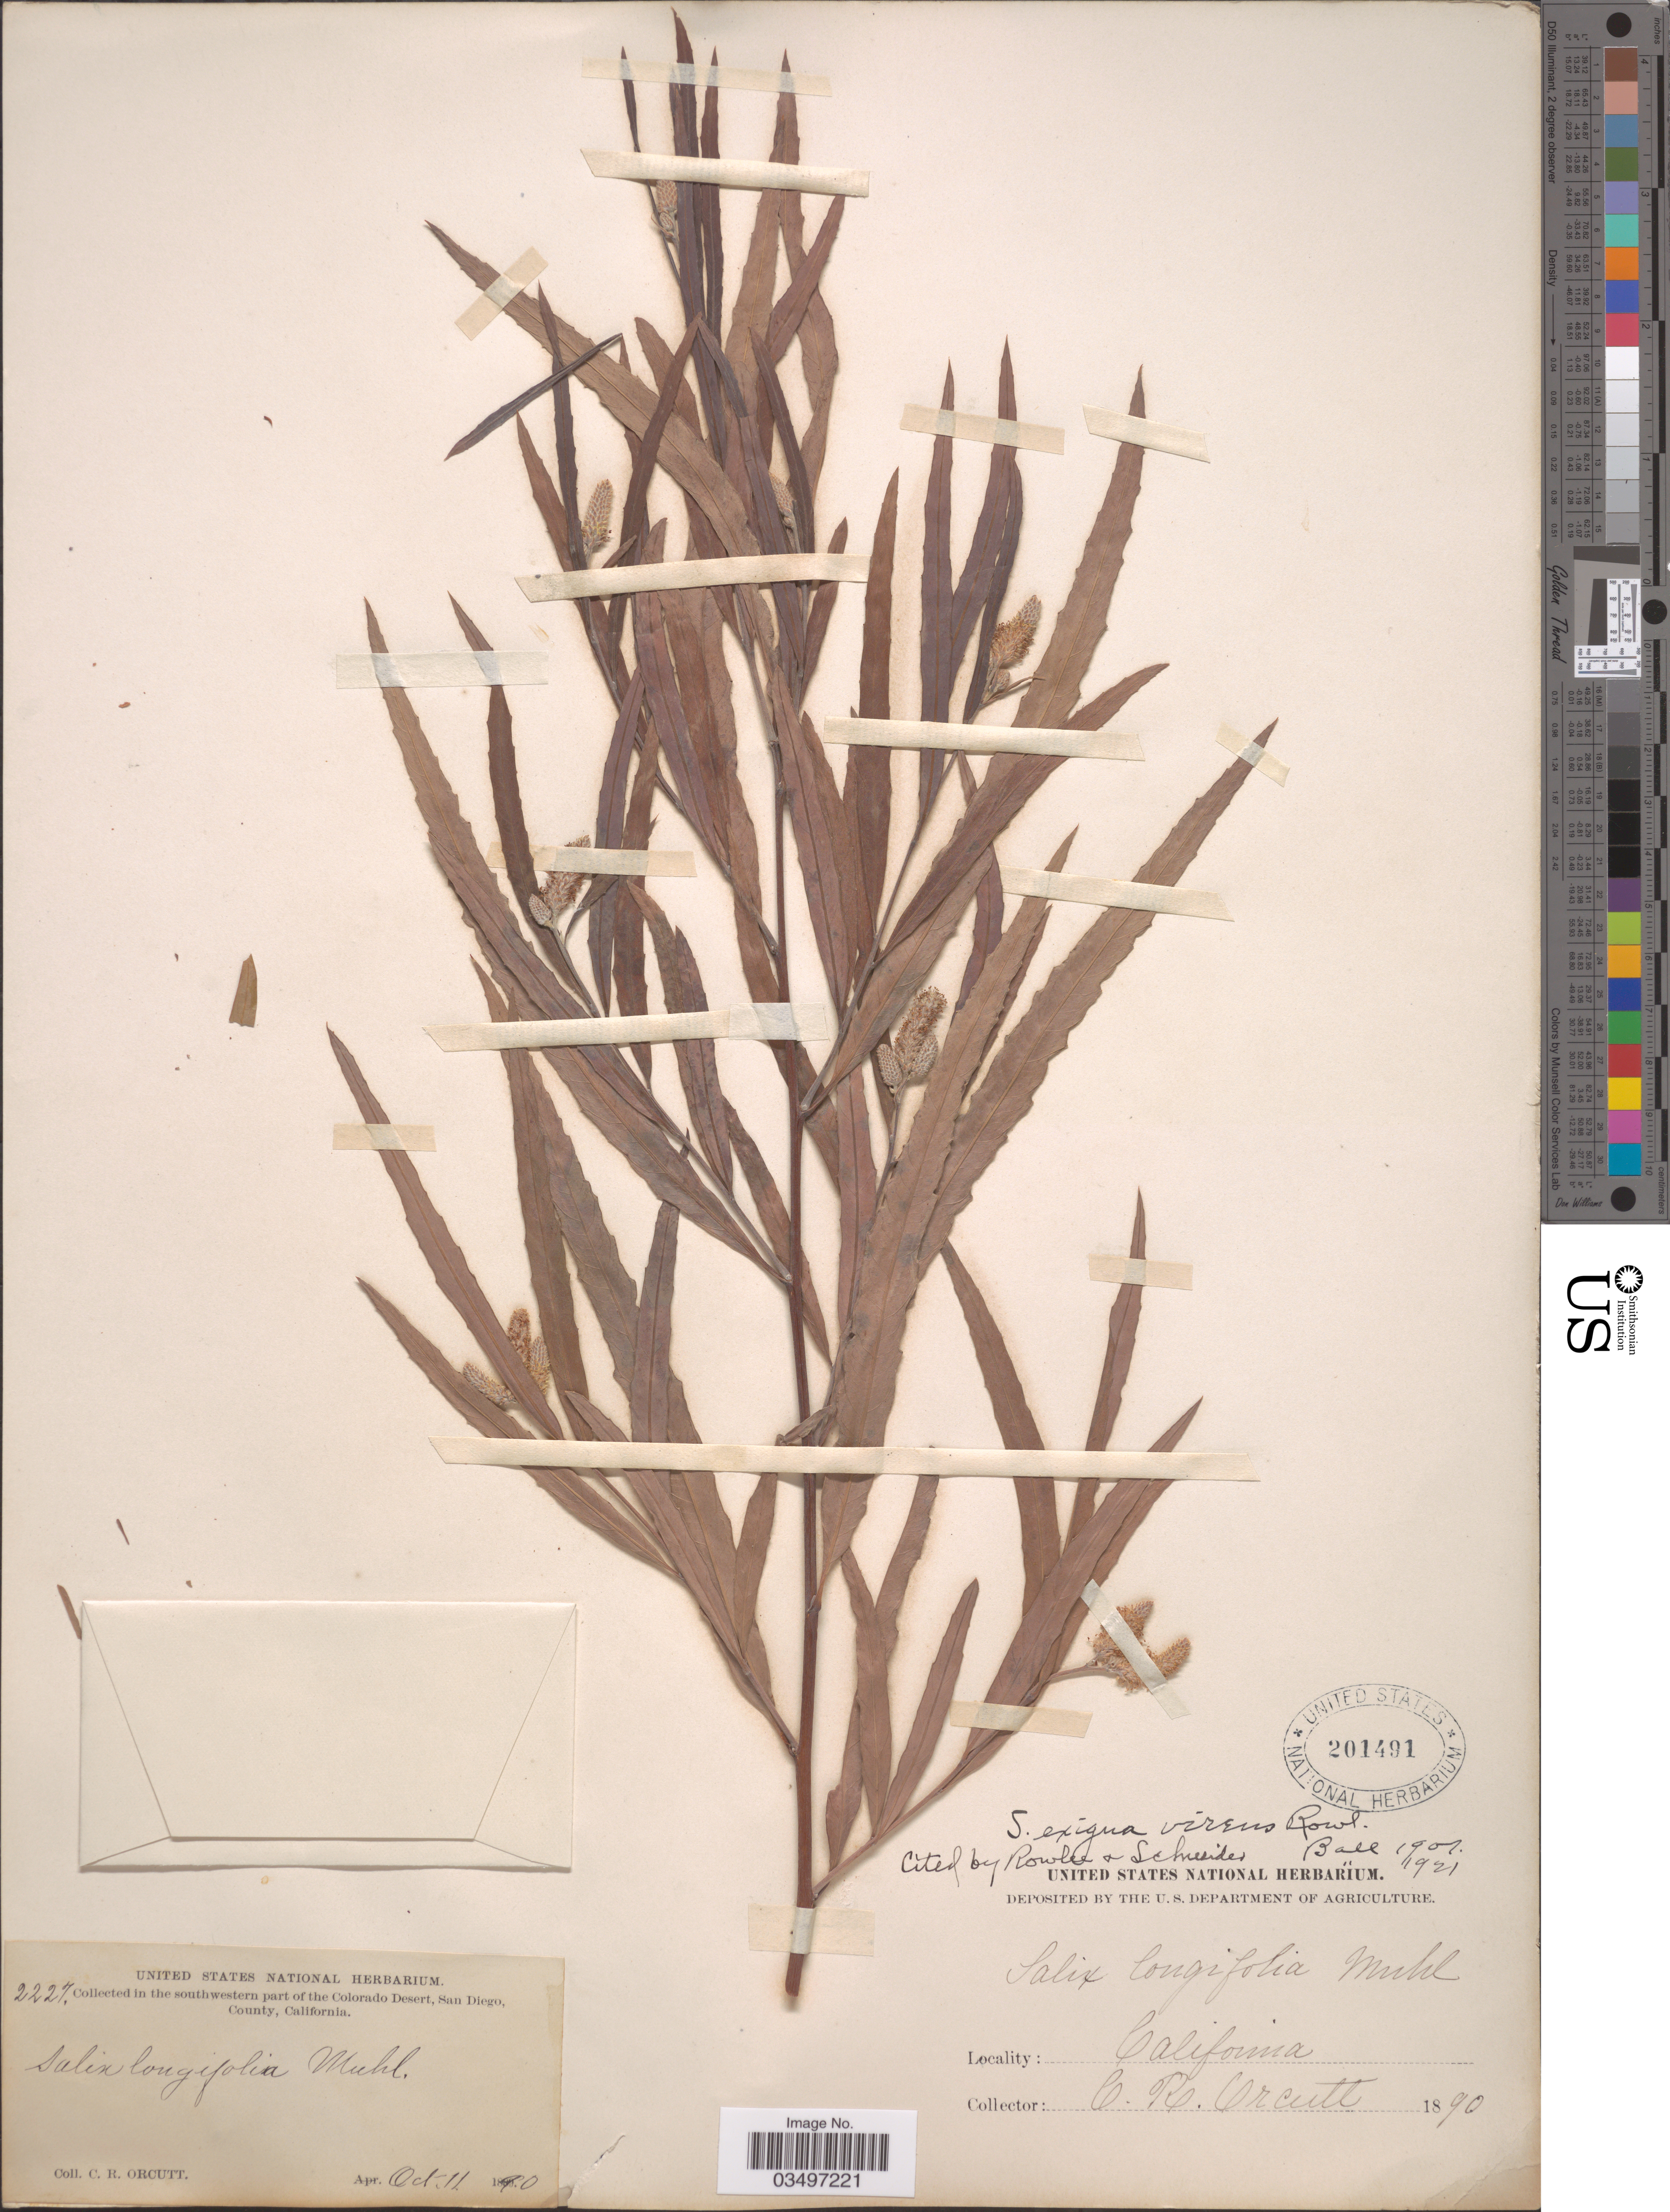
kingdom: Plantae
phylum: Tracheophyta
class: Magnoliopsida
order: Malpighiales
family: Salicaceae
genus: Salix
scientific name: Salix exigua var. virens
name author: Rowlee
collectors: C. R. Orcutt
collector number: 2227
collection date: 1890-10-11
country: United States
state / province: California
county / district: San Diego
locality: In the southwestern part of the Colorado Desert, San Diego, County.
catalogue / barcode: US 201491